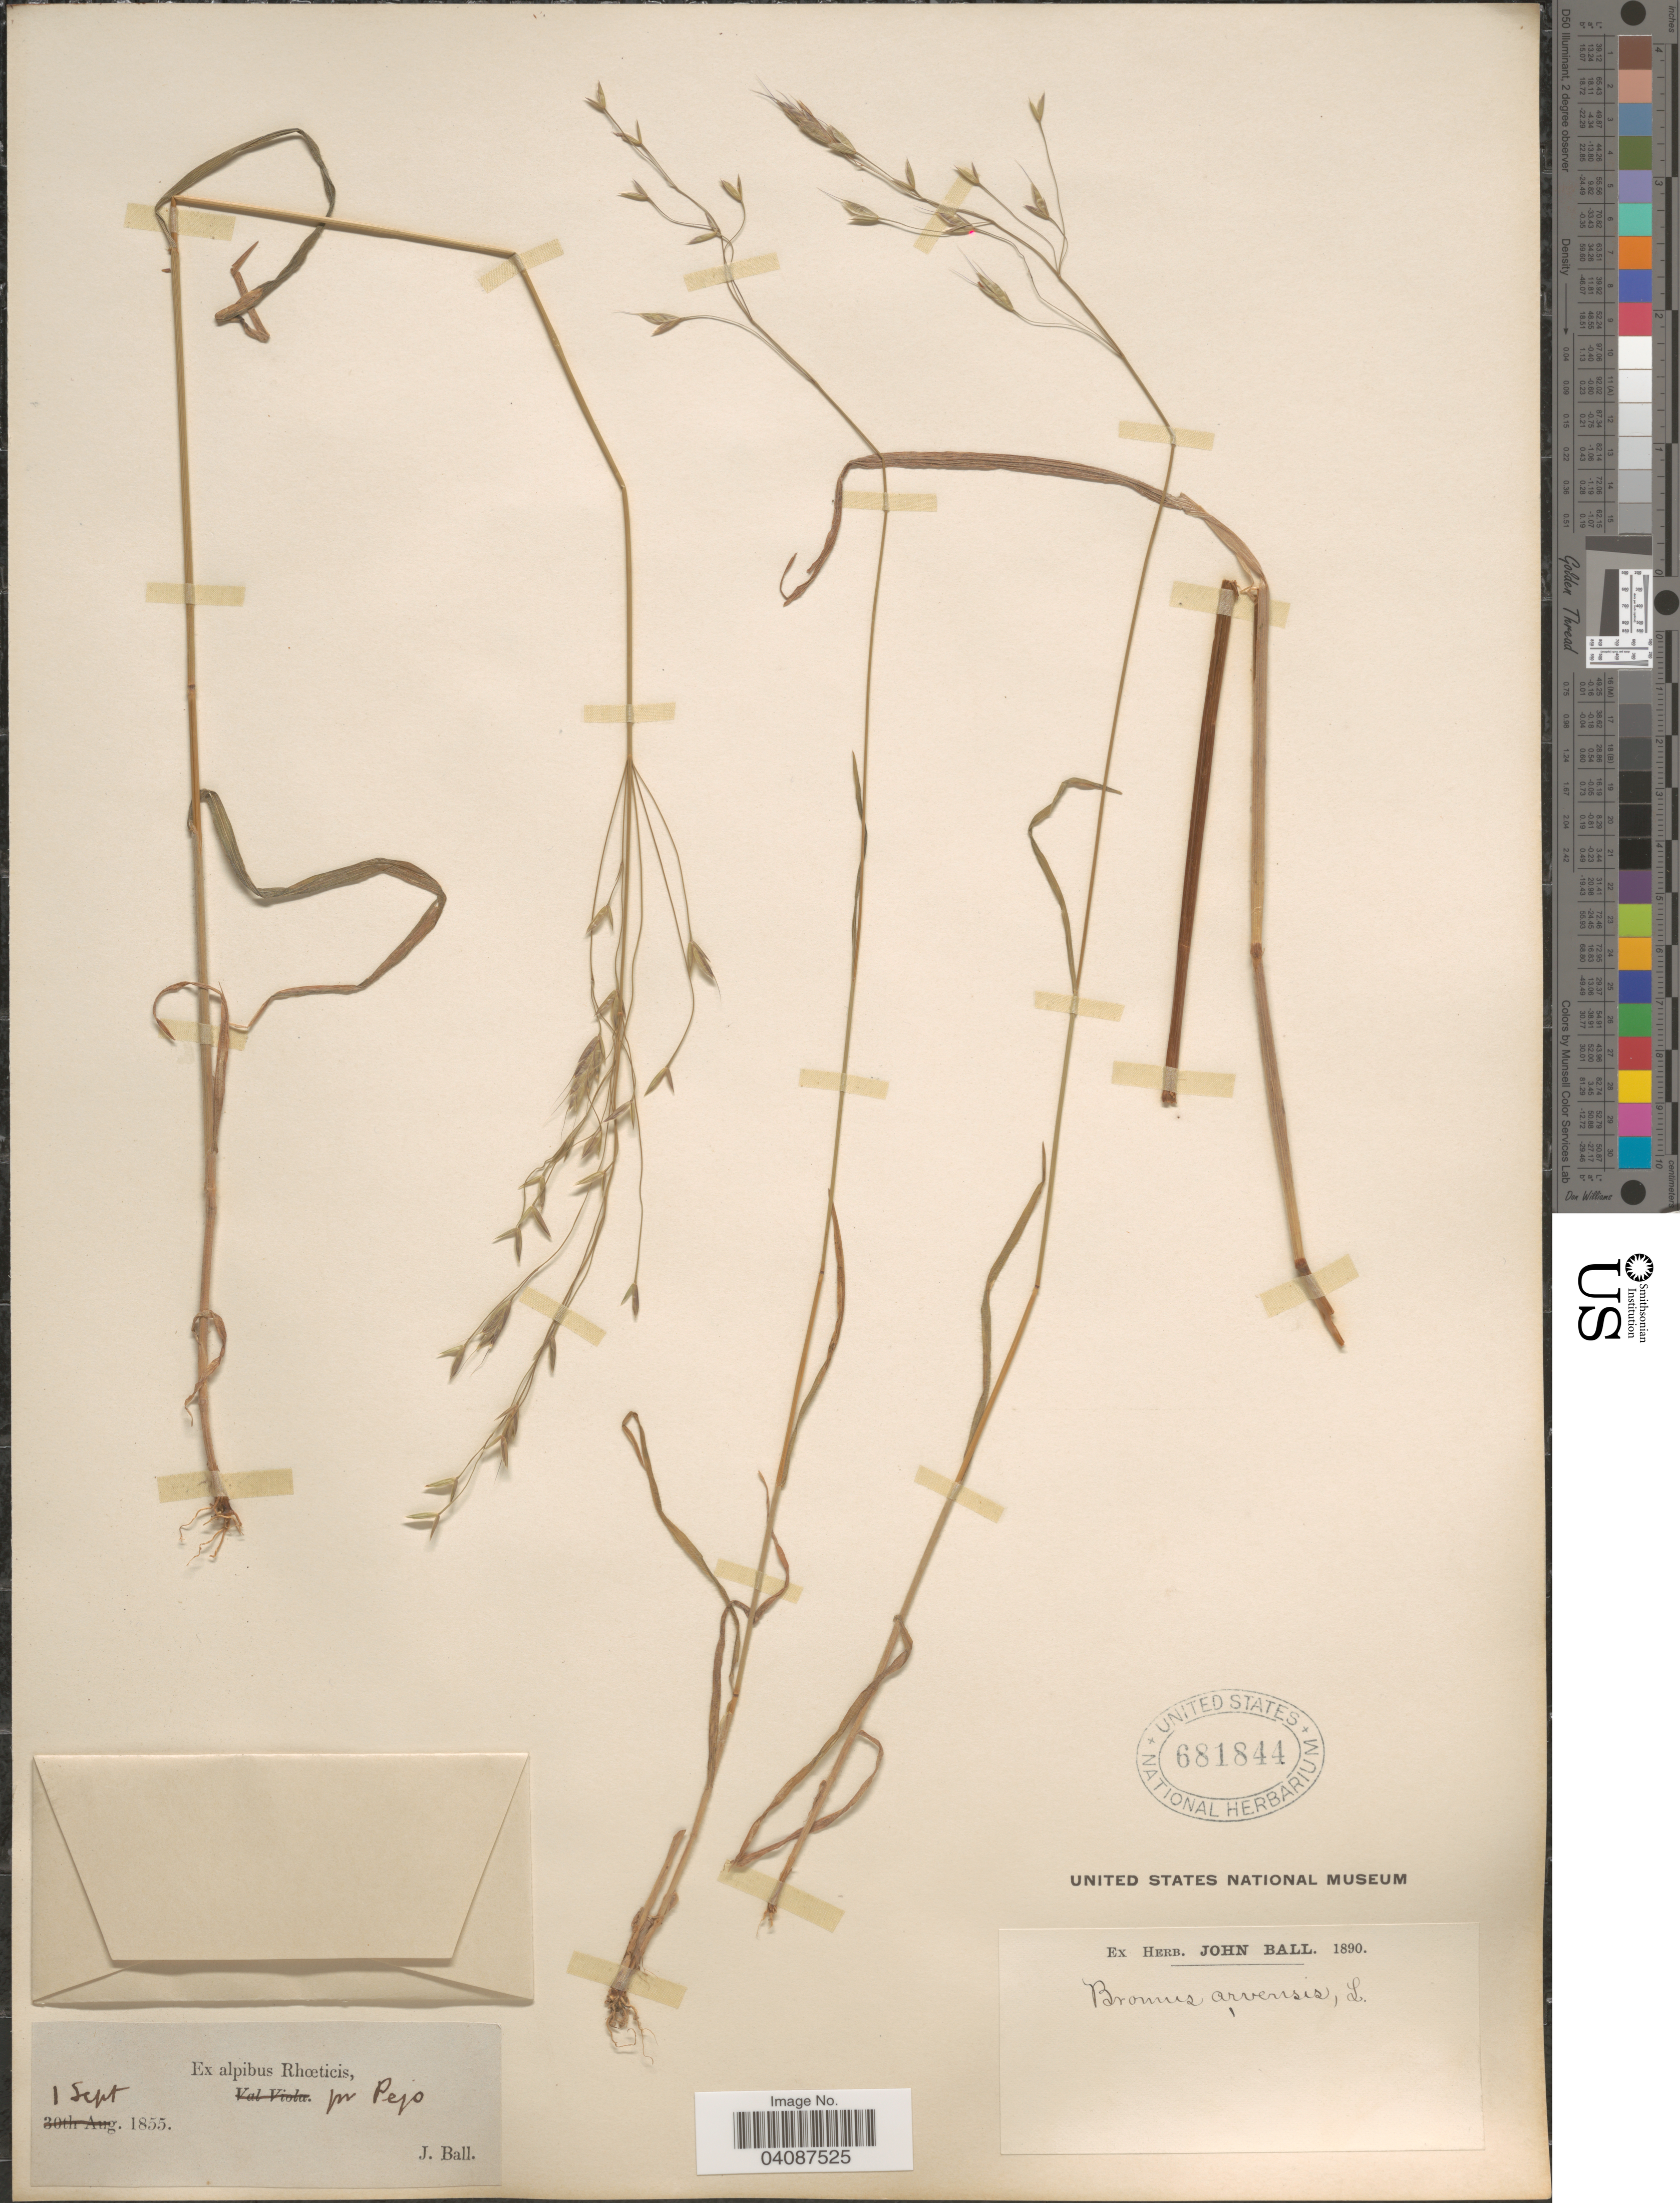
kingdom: Plantae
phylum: Tracheophyta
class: Liliopsida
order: Poales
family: Poaceae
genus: Bromus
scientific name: Bromus arvensis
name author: L.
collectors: J. Ball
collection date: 1855-09-01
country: Italy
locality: Ex alpibus Rhœticis, pr. Pejo.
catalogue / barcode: US 681844